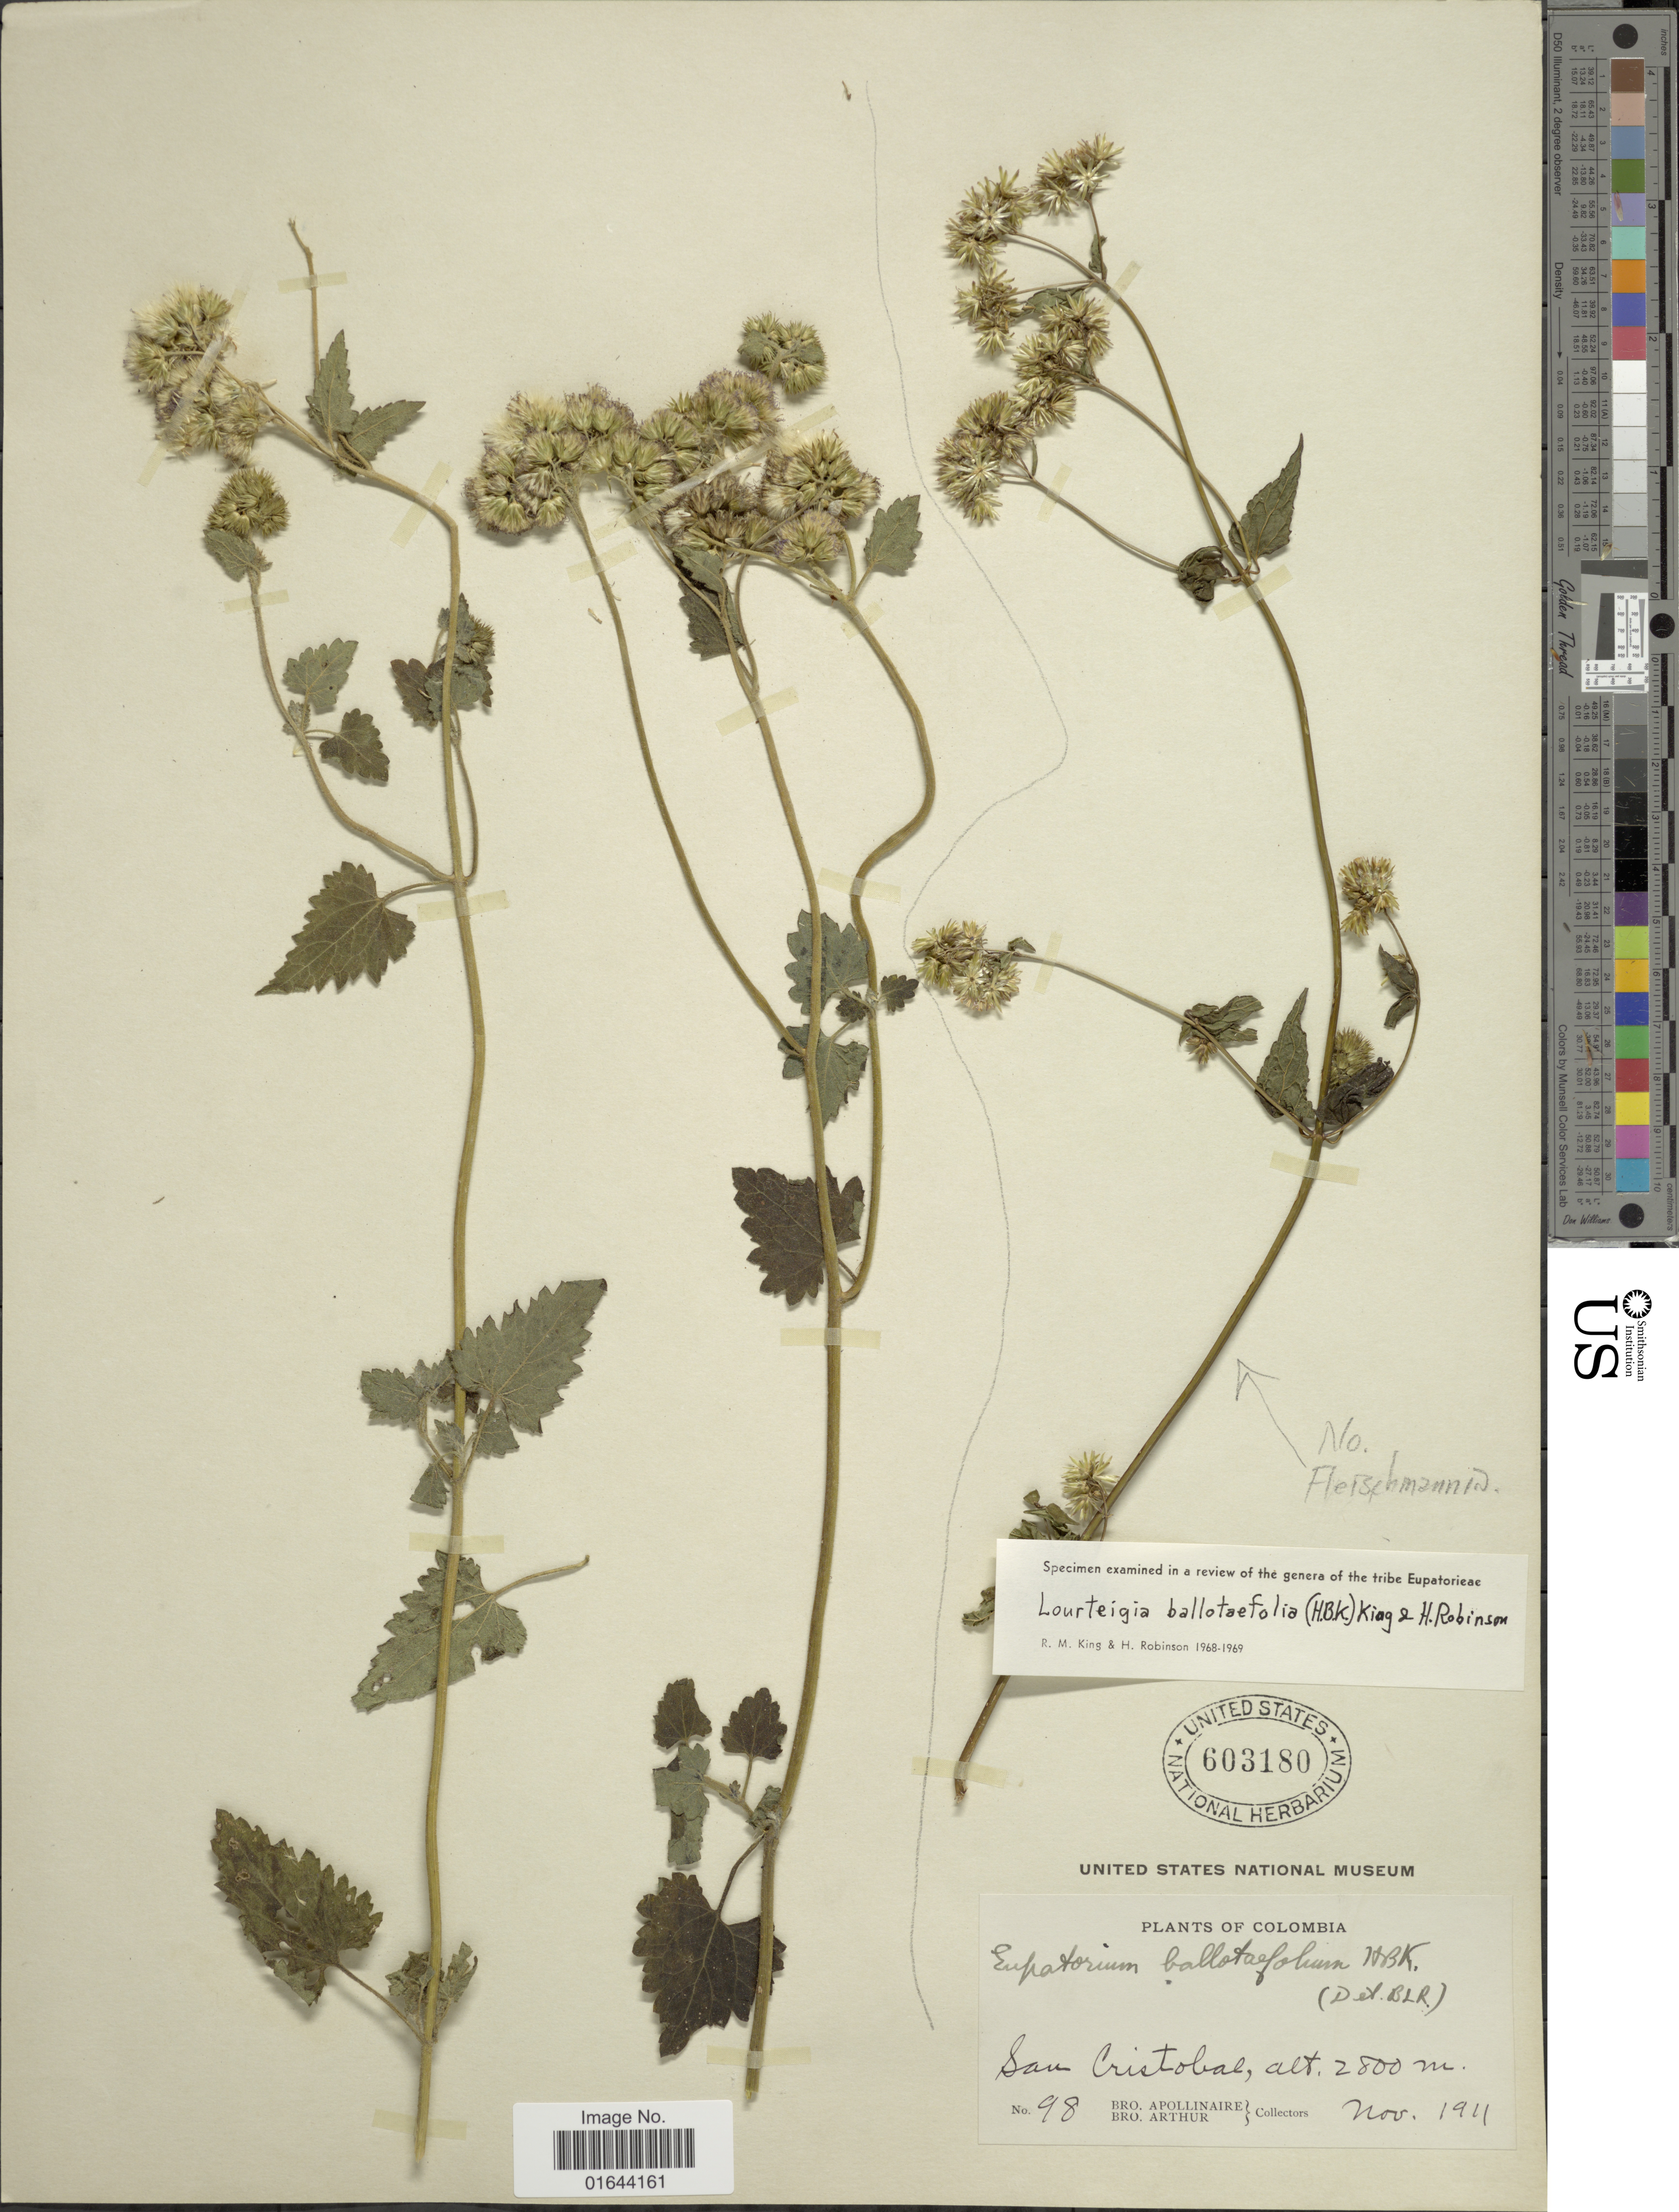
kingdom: Plantae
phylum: Tracheophyta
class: Magnoliopsida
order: Asterales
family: Asteraceae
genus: Lourteigia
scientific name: Lourteigia ballotaefolia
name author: (Kunth) R.M. King & H. Rob.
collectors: Bro. Apollinaire & Bro. Arthur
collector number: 98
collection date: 1911-11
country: Colombia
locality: San Cristbal, Colombia.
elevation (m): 2800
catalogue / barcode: US 603180